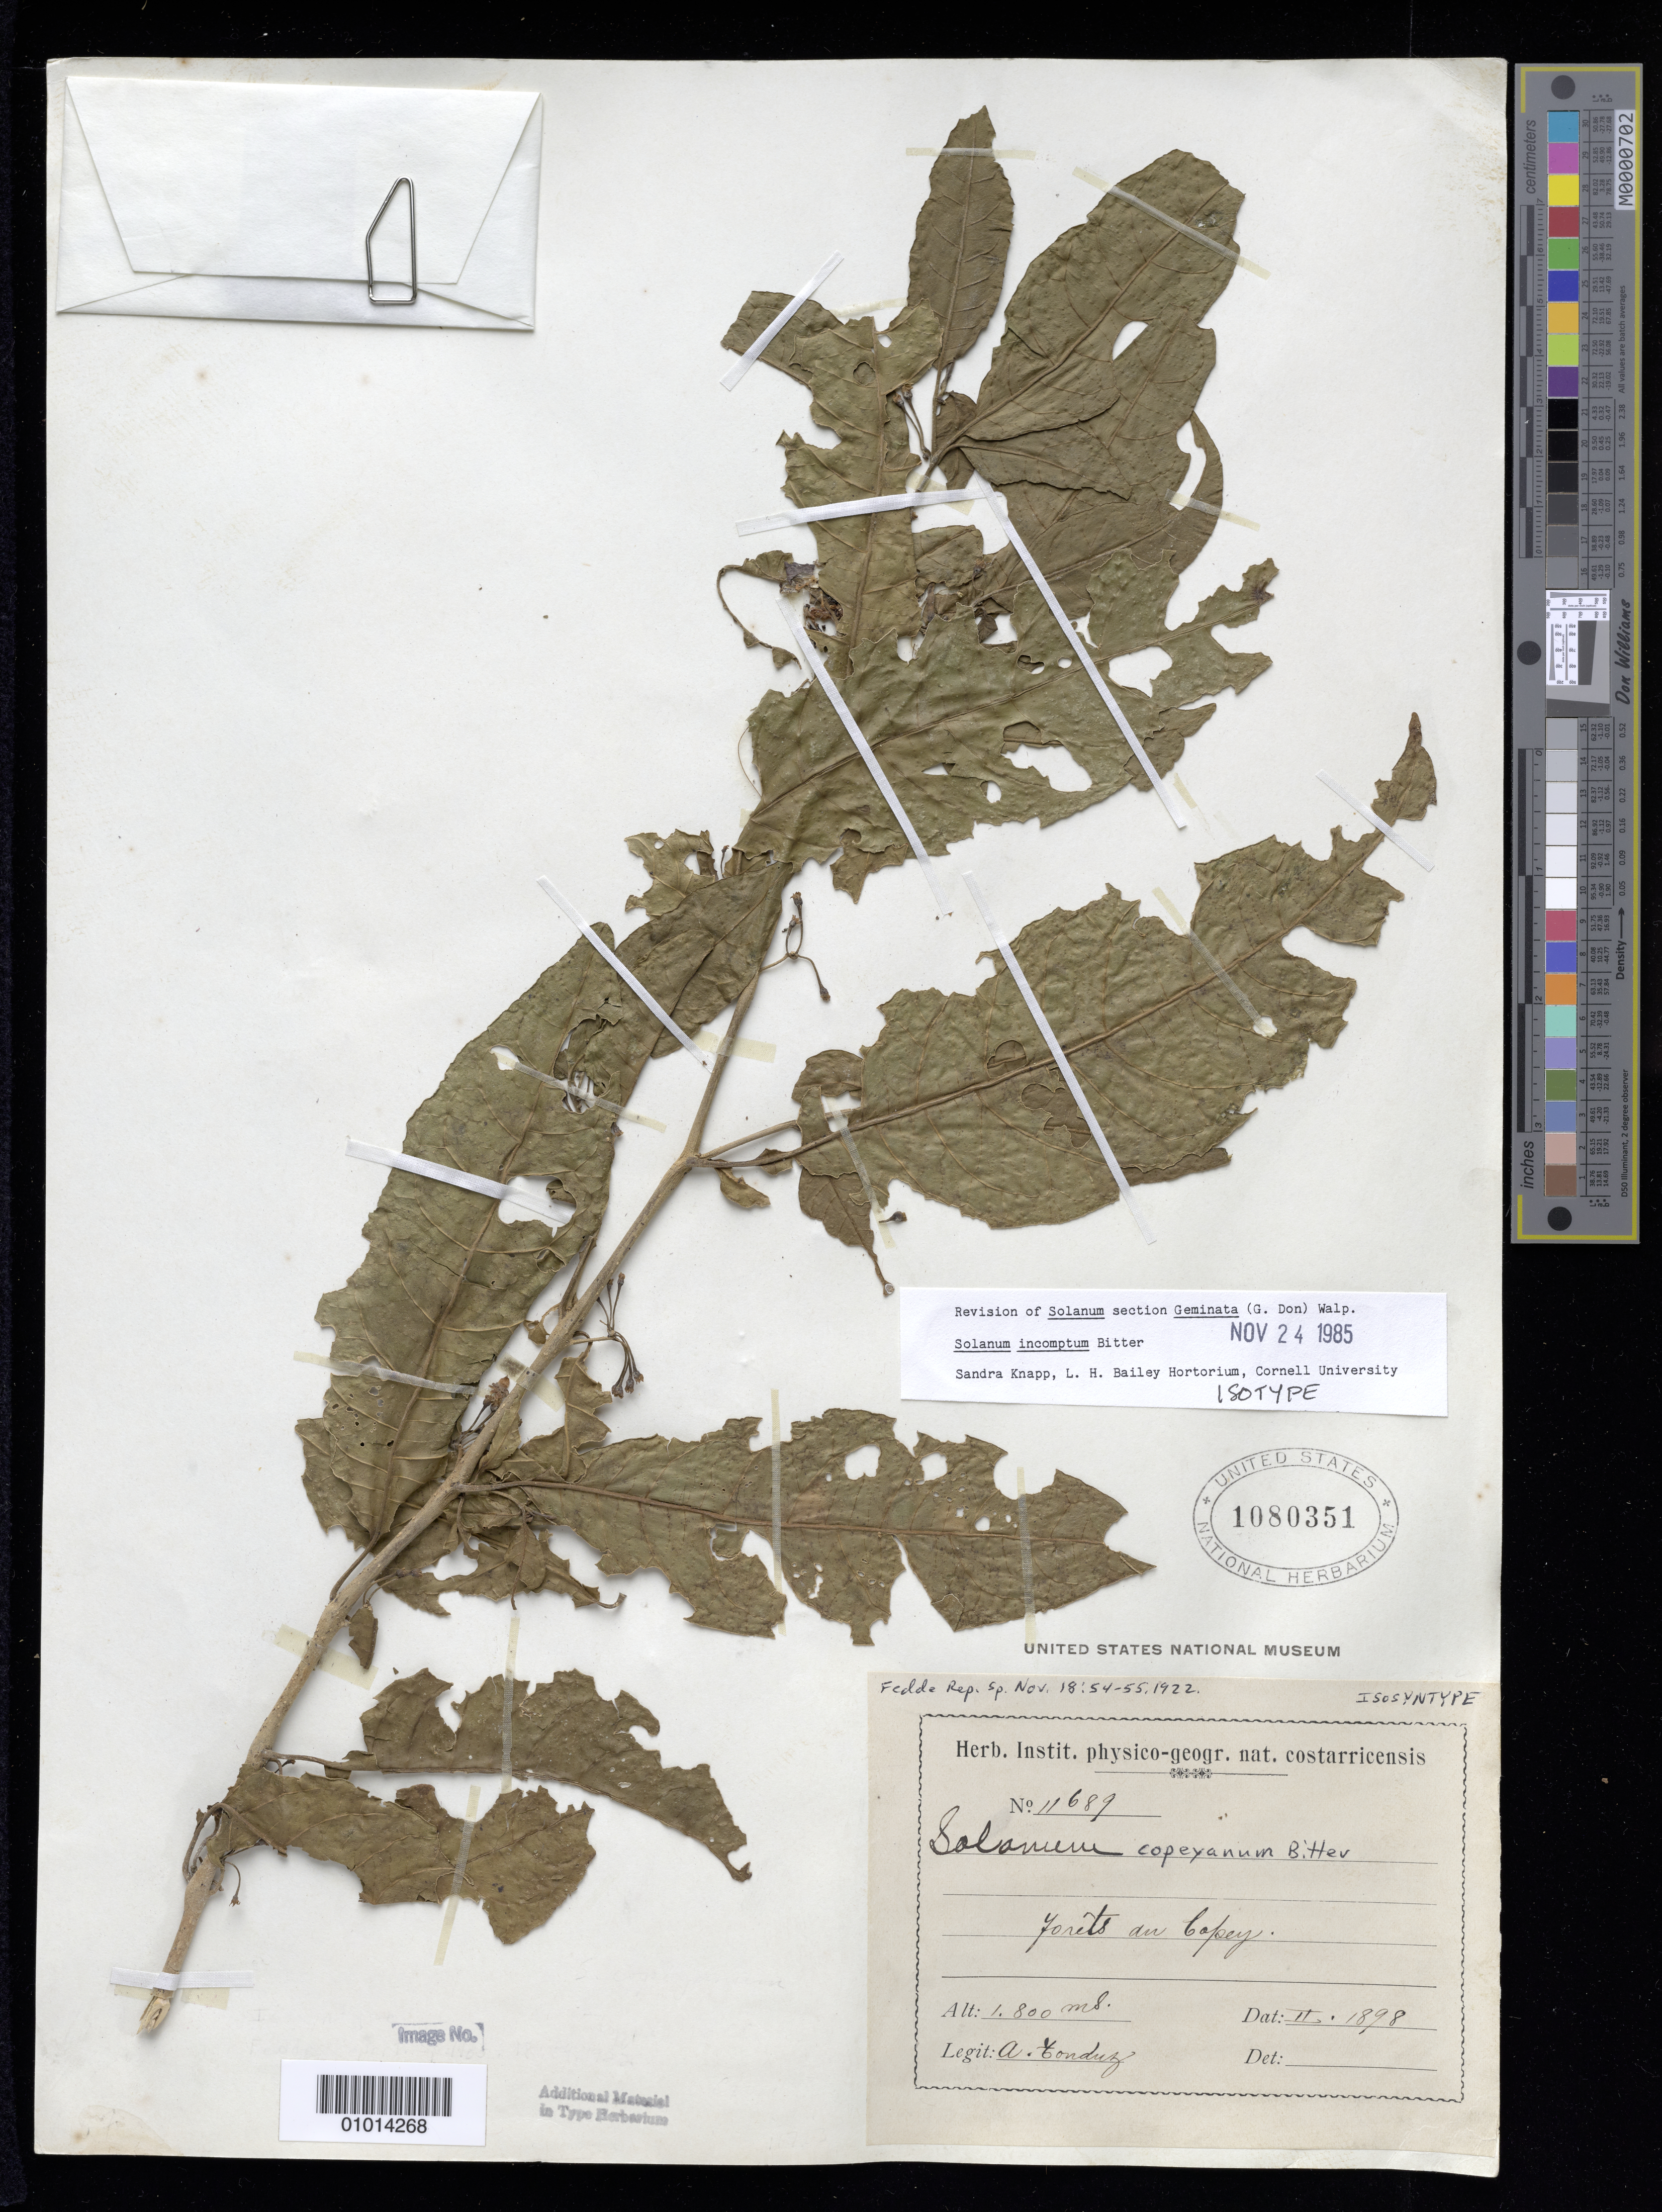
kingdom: Plantae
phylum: Tracheophyta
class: Magnoliopsida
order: Solanales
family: Solanaceae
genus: Solanum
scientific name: Solanum copeyanum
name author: Bitter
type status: Isolectotype; Isosyntype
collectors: A. Tonduz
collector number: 11689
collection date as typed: Feb 1898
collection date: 1898-02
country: Costa Rica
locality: Forests of Copey.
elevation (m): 1800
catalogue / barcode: US 1080351